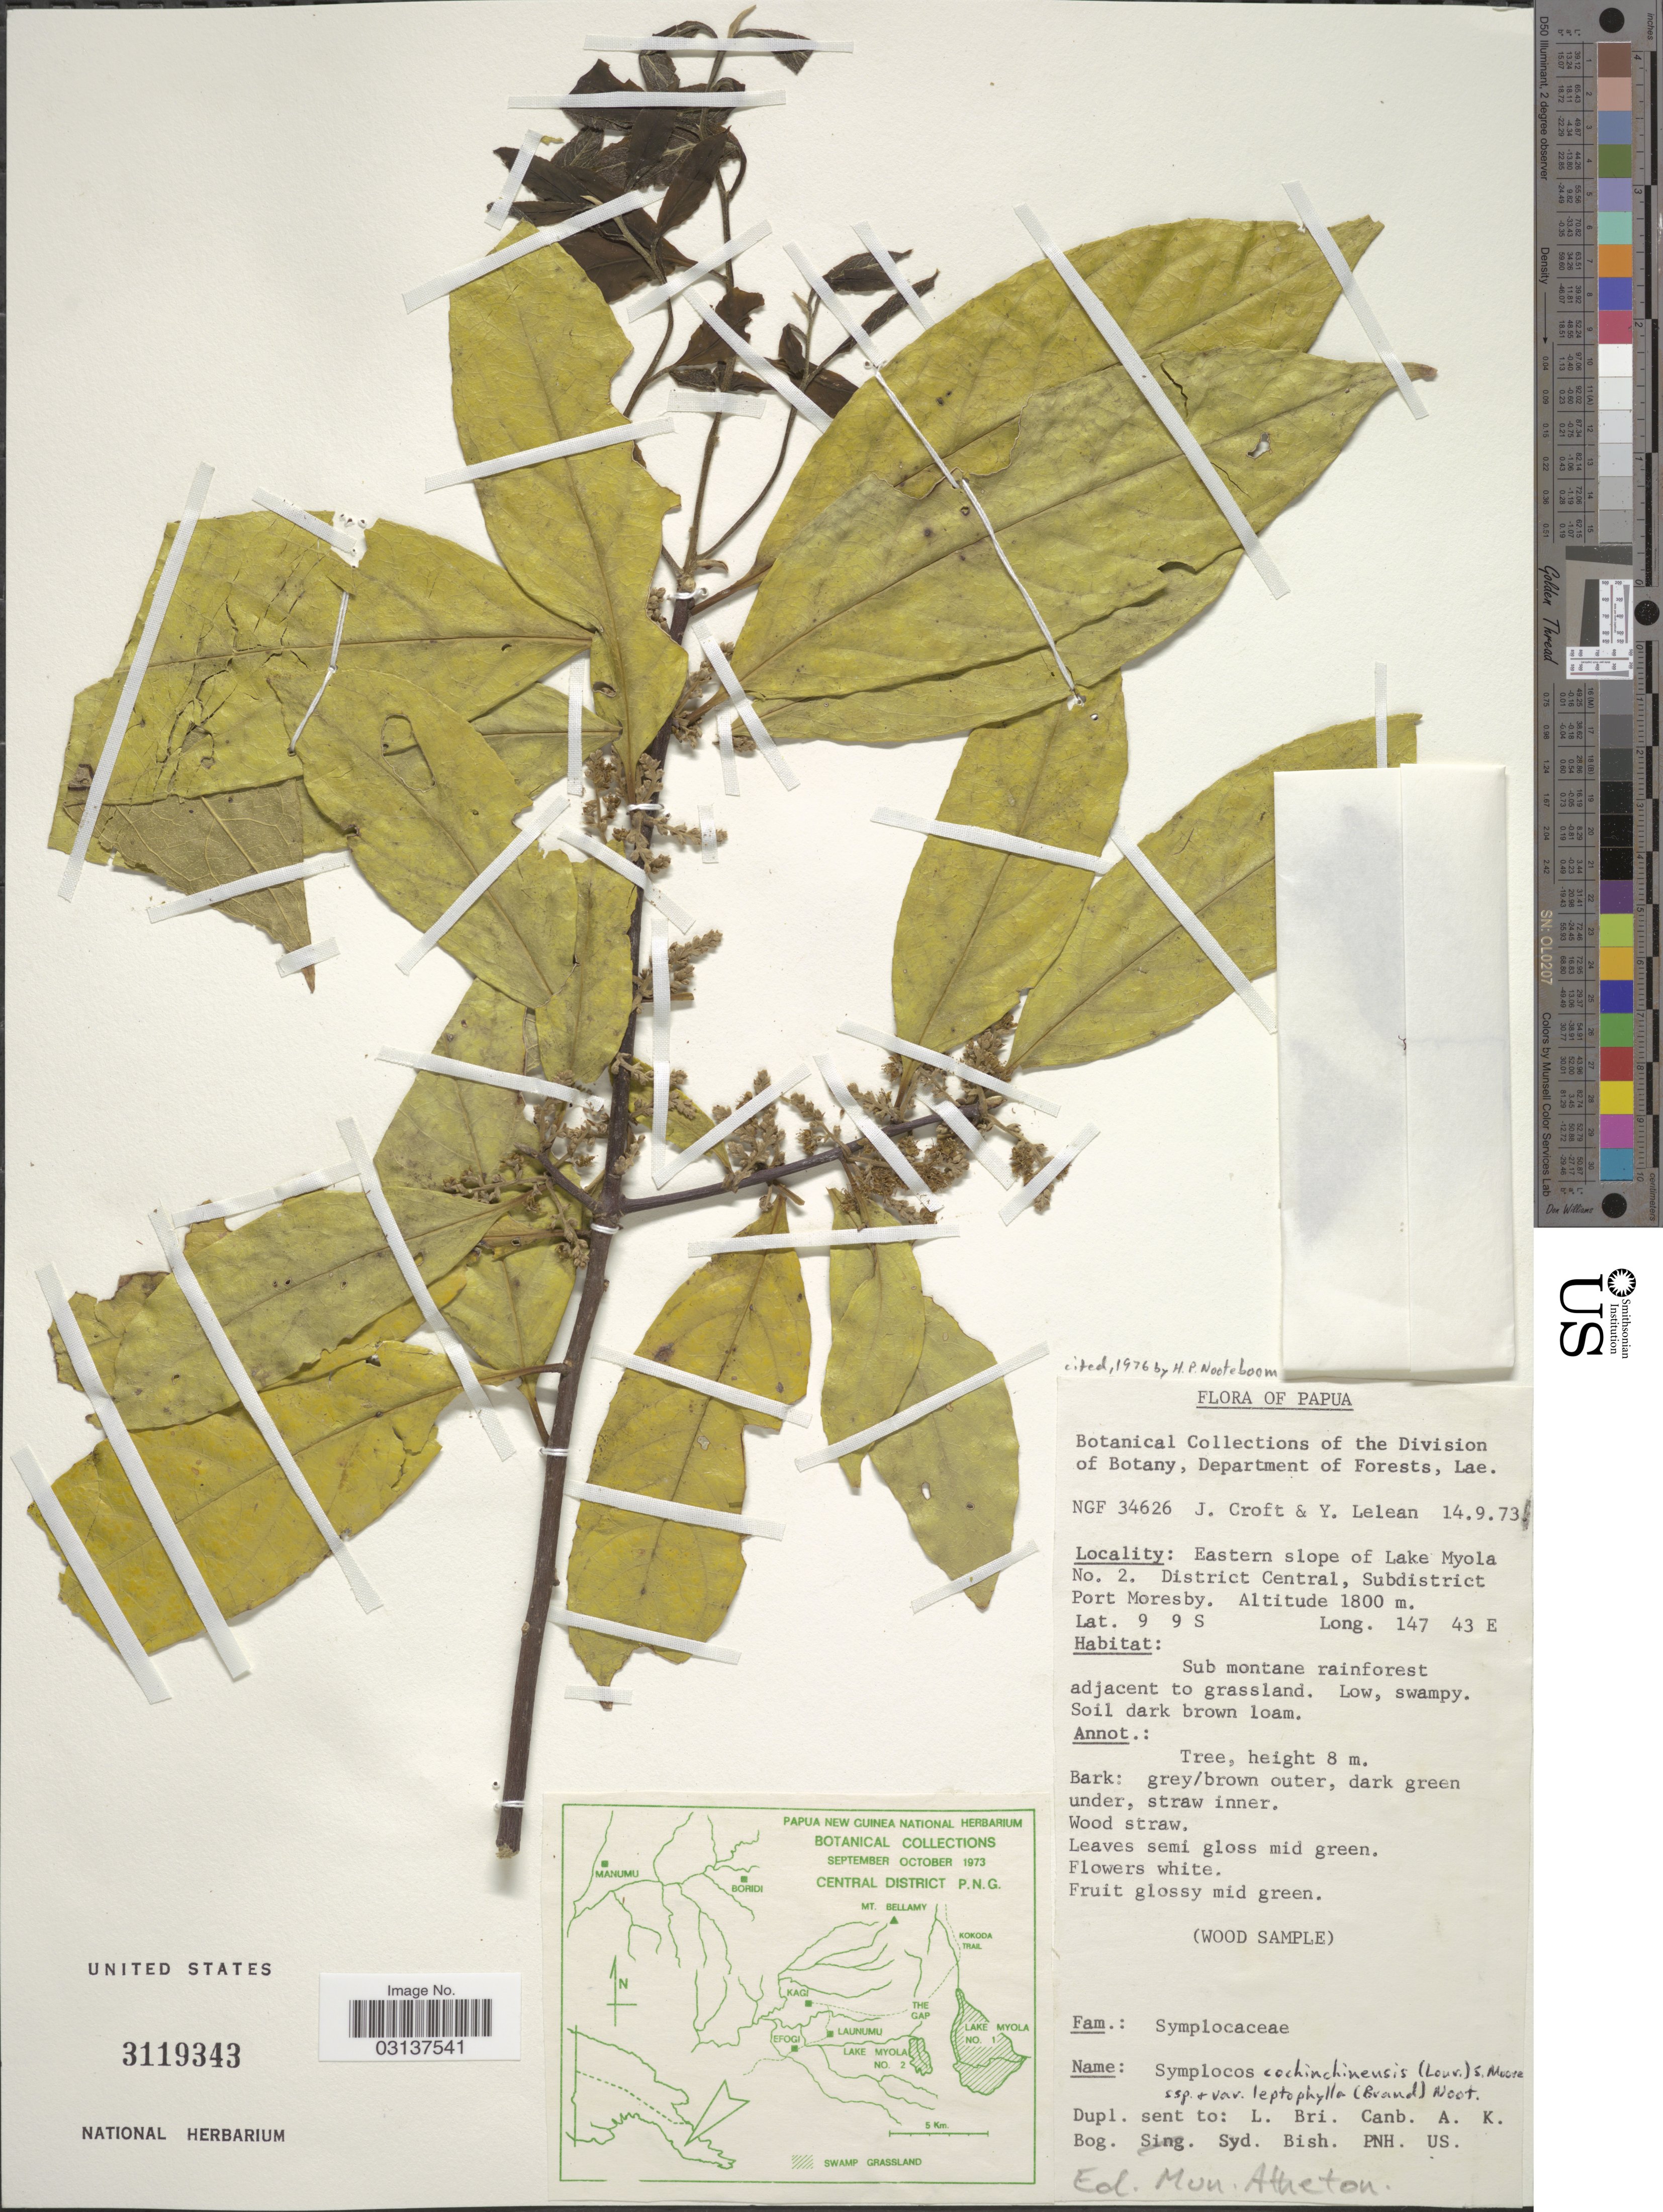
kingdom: Plantae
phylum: Tracheophyta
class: Magnoliopsida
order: Ericales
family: Symplocaceae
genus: Symplocos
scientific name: Symplocos cochinchinensis var. leptophylla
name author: (Brand) Noot.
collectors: J. Croft & Y. Lelean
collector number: NGF34626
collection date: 1973-09-14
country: Papua New Guinea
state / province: Central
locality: Papua, Eastern slope of Lake Myola No. 2. District Central, Subdistrict Port Moresby.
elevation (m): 1800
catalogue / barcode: US 3119343